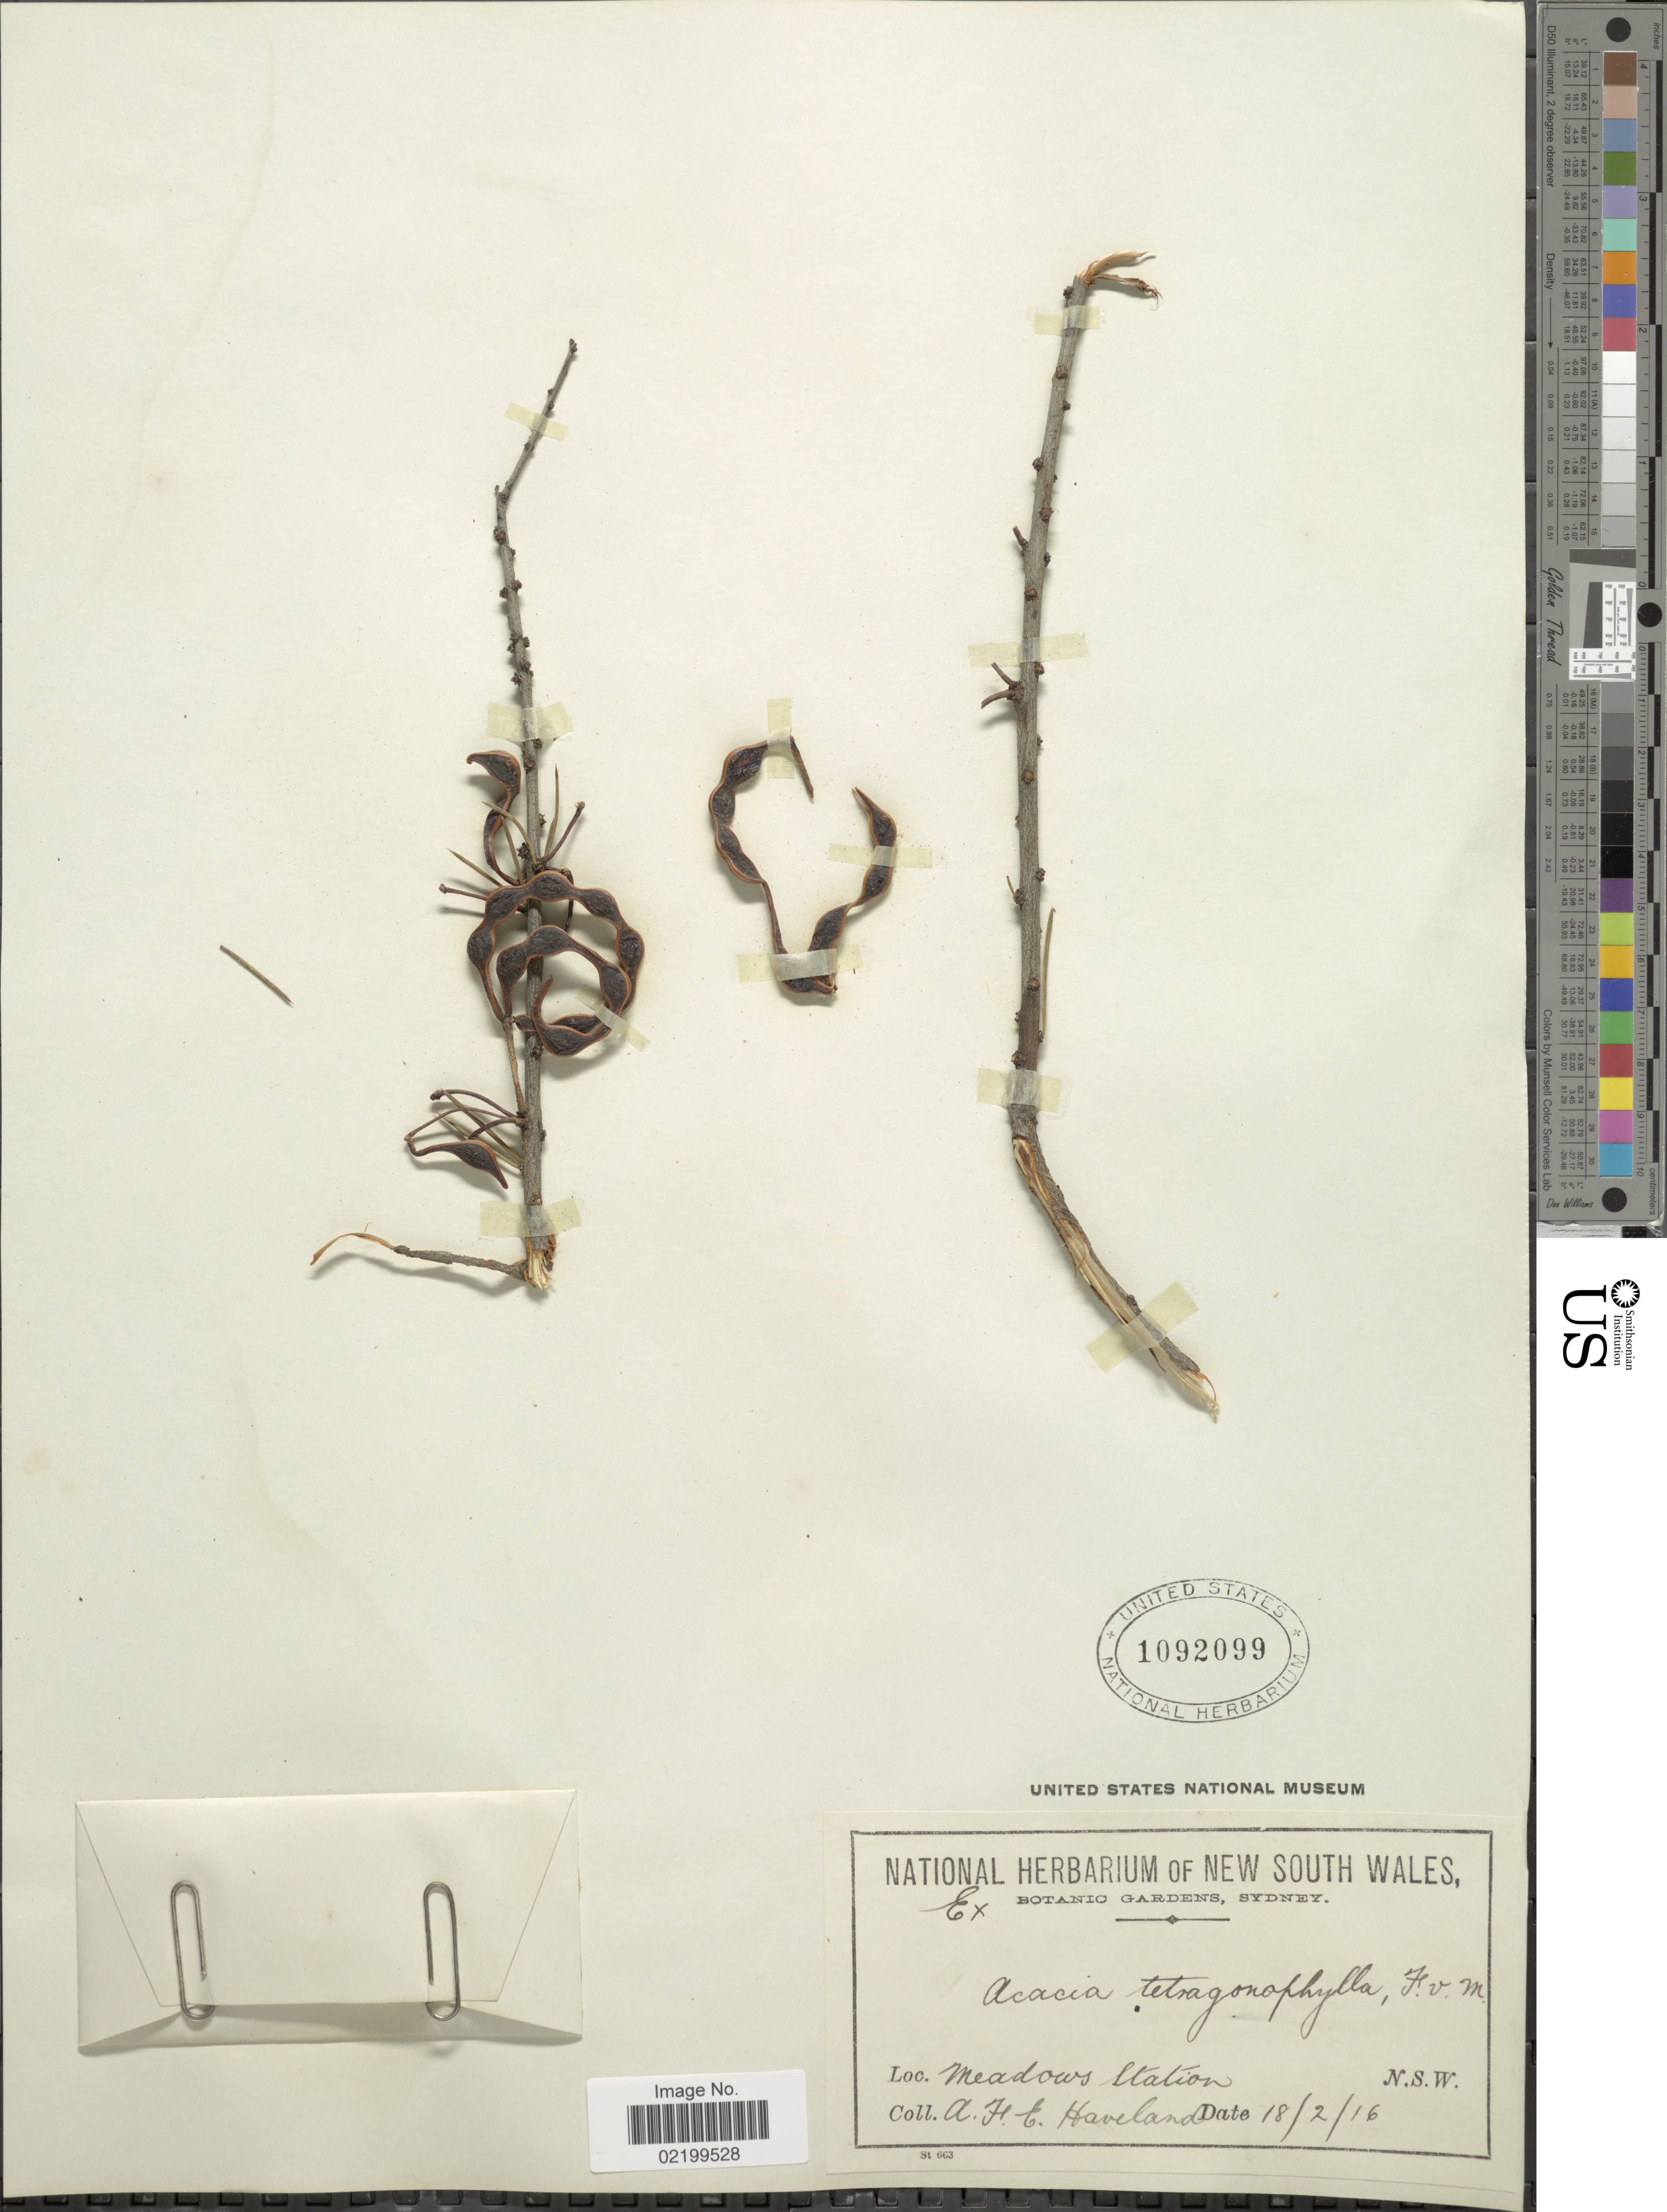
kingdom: Plantae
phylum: Tracheophyta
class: Magnoliopsida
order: Fabales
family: Fabaceae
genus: Acacia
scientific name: Acacia tetragonophylla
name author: F. Muell.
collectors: A. Haveland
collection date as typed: Transcribed d/m/y: 18/2/16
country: Australia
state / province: New South Wales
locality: Meadows Station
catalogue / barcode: US 1092099